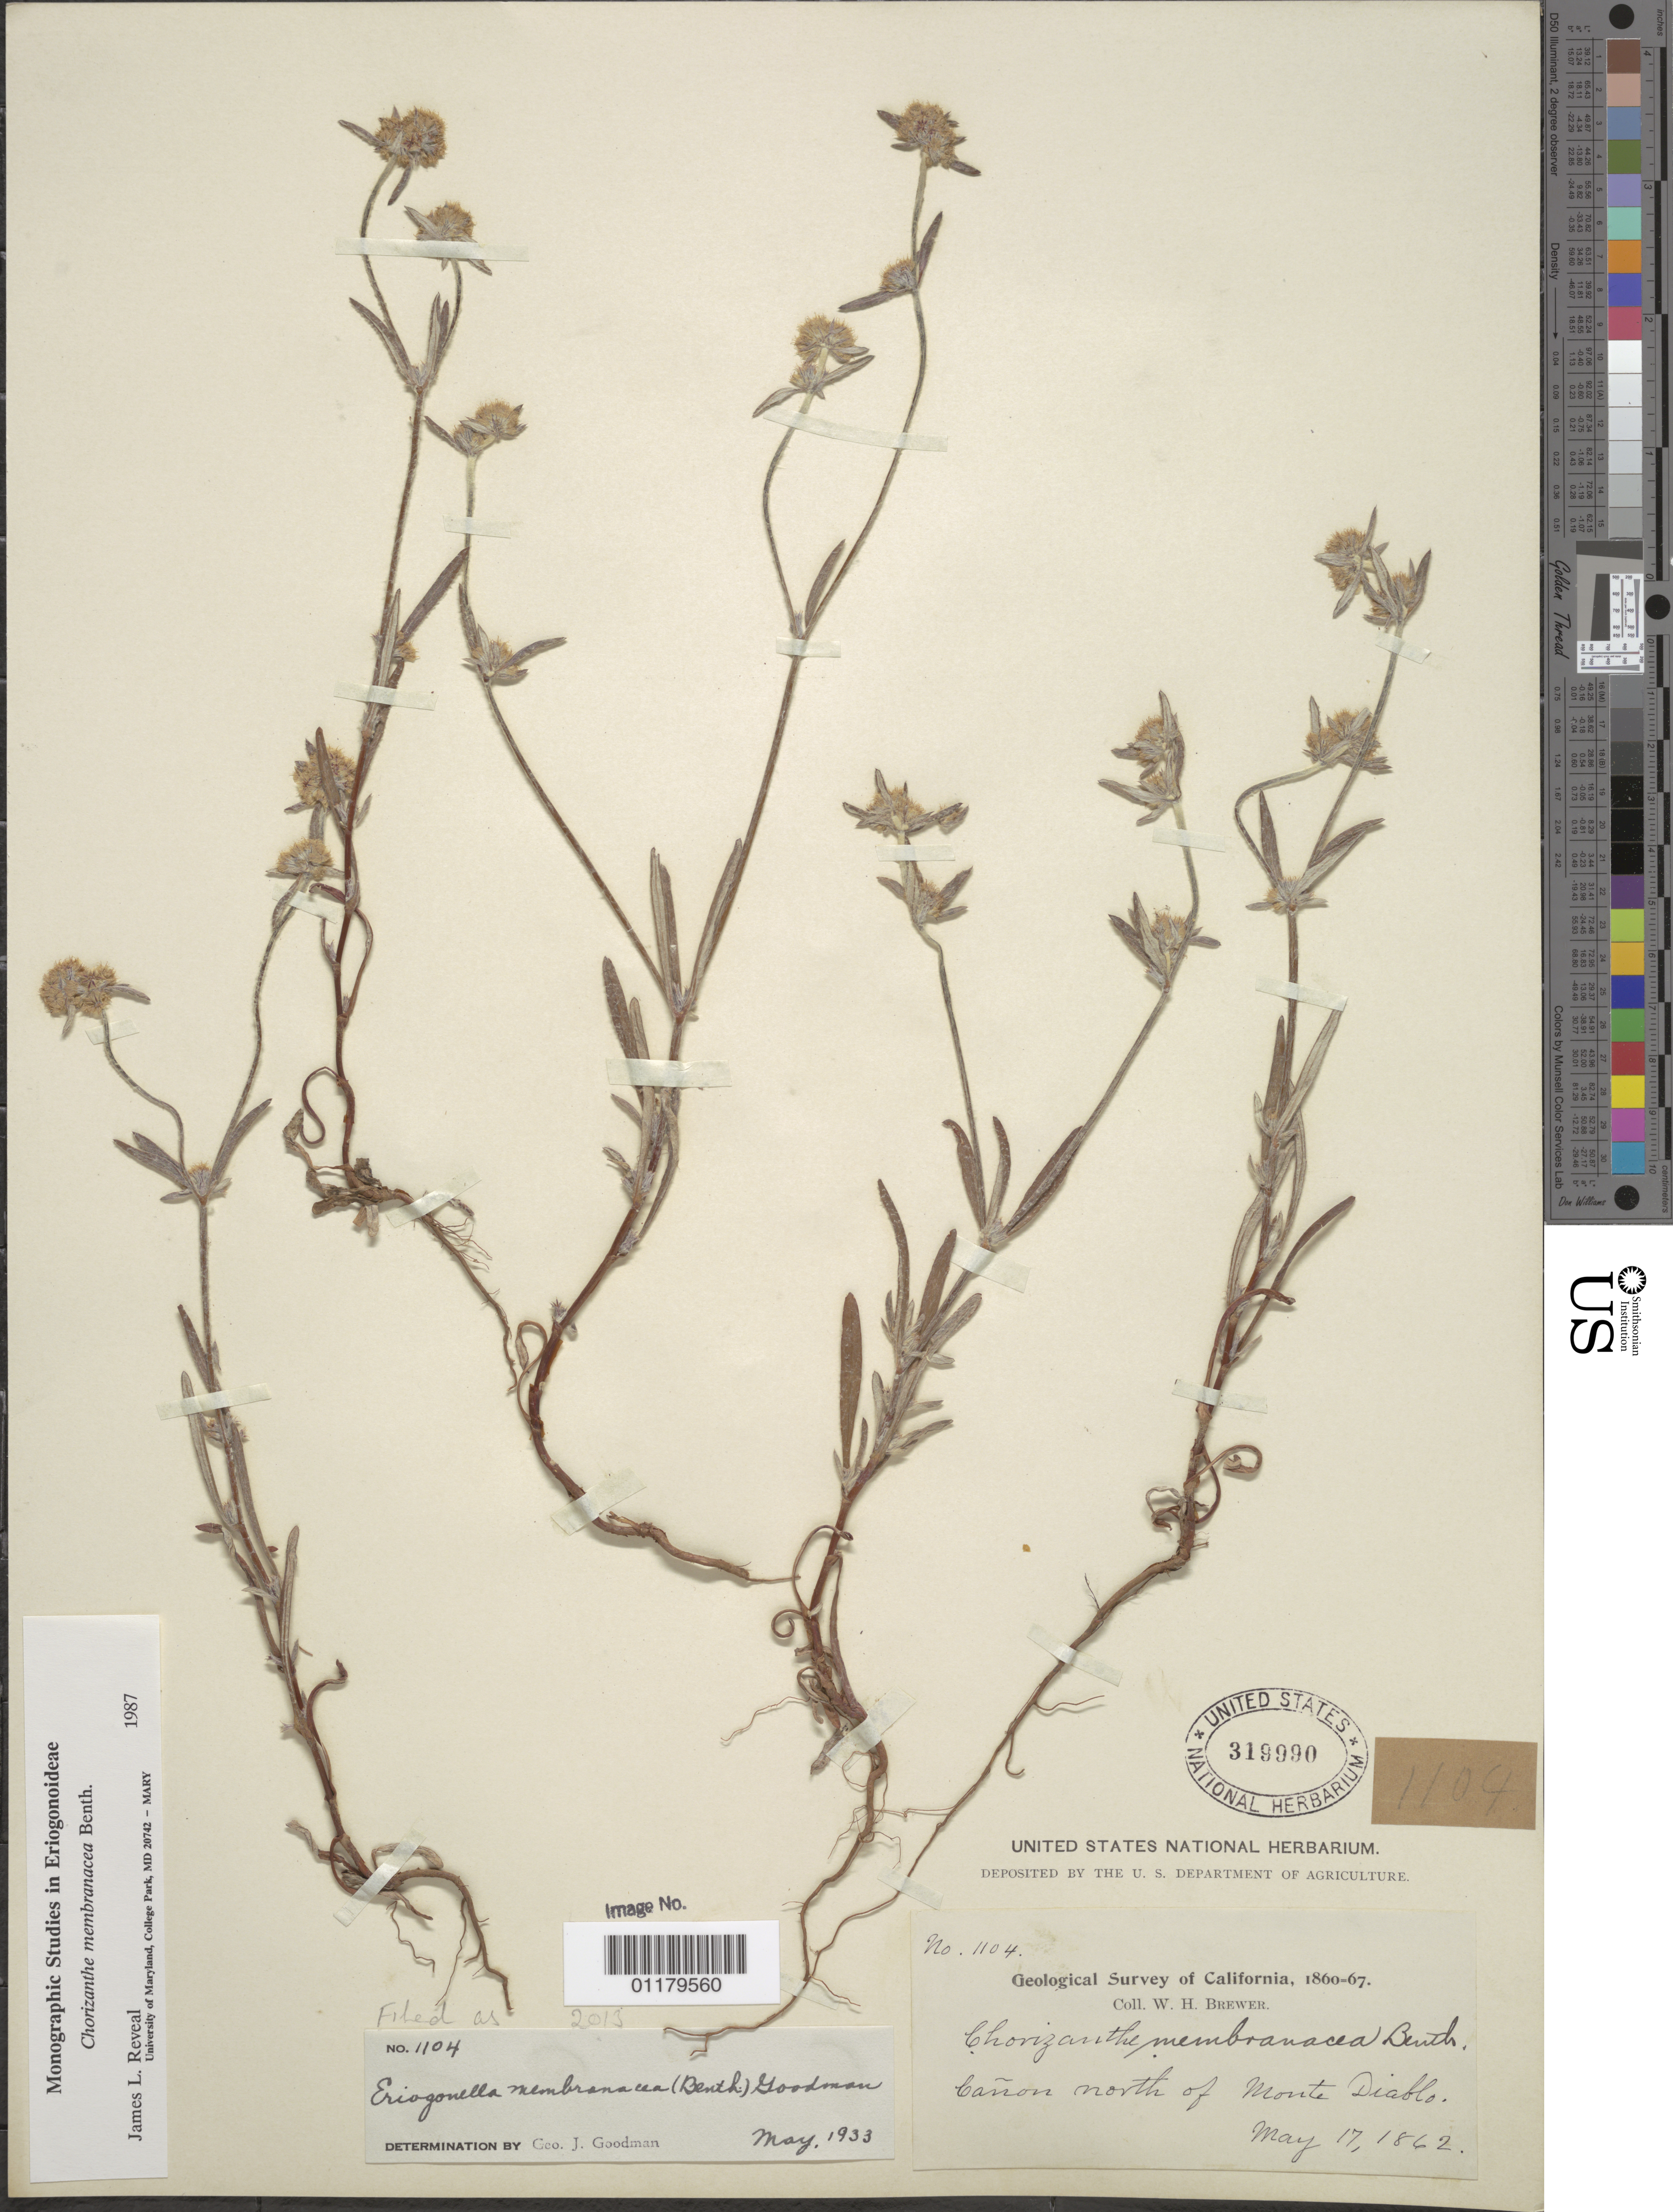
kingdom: Plantae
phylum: Tracheophyta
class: Magnoliopsida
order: Caryophyllales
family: Polygonaceae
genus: Chorizanthe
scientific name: Chorizanthe membranacea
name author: Benth.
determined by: Reveal, J. L.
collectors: W. H. Brewer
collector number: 1104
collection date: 1862-05-17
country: United States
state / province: California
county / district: Contra Costa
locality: Canyon north of Monte Diablo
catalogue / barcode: US 319990